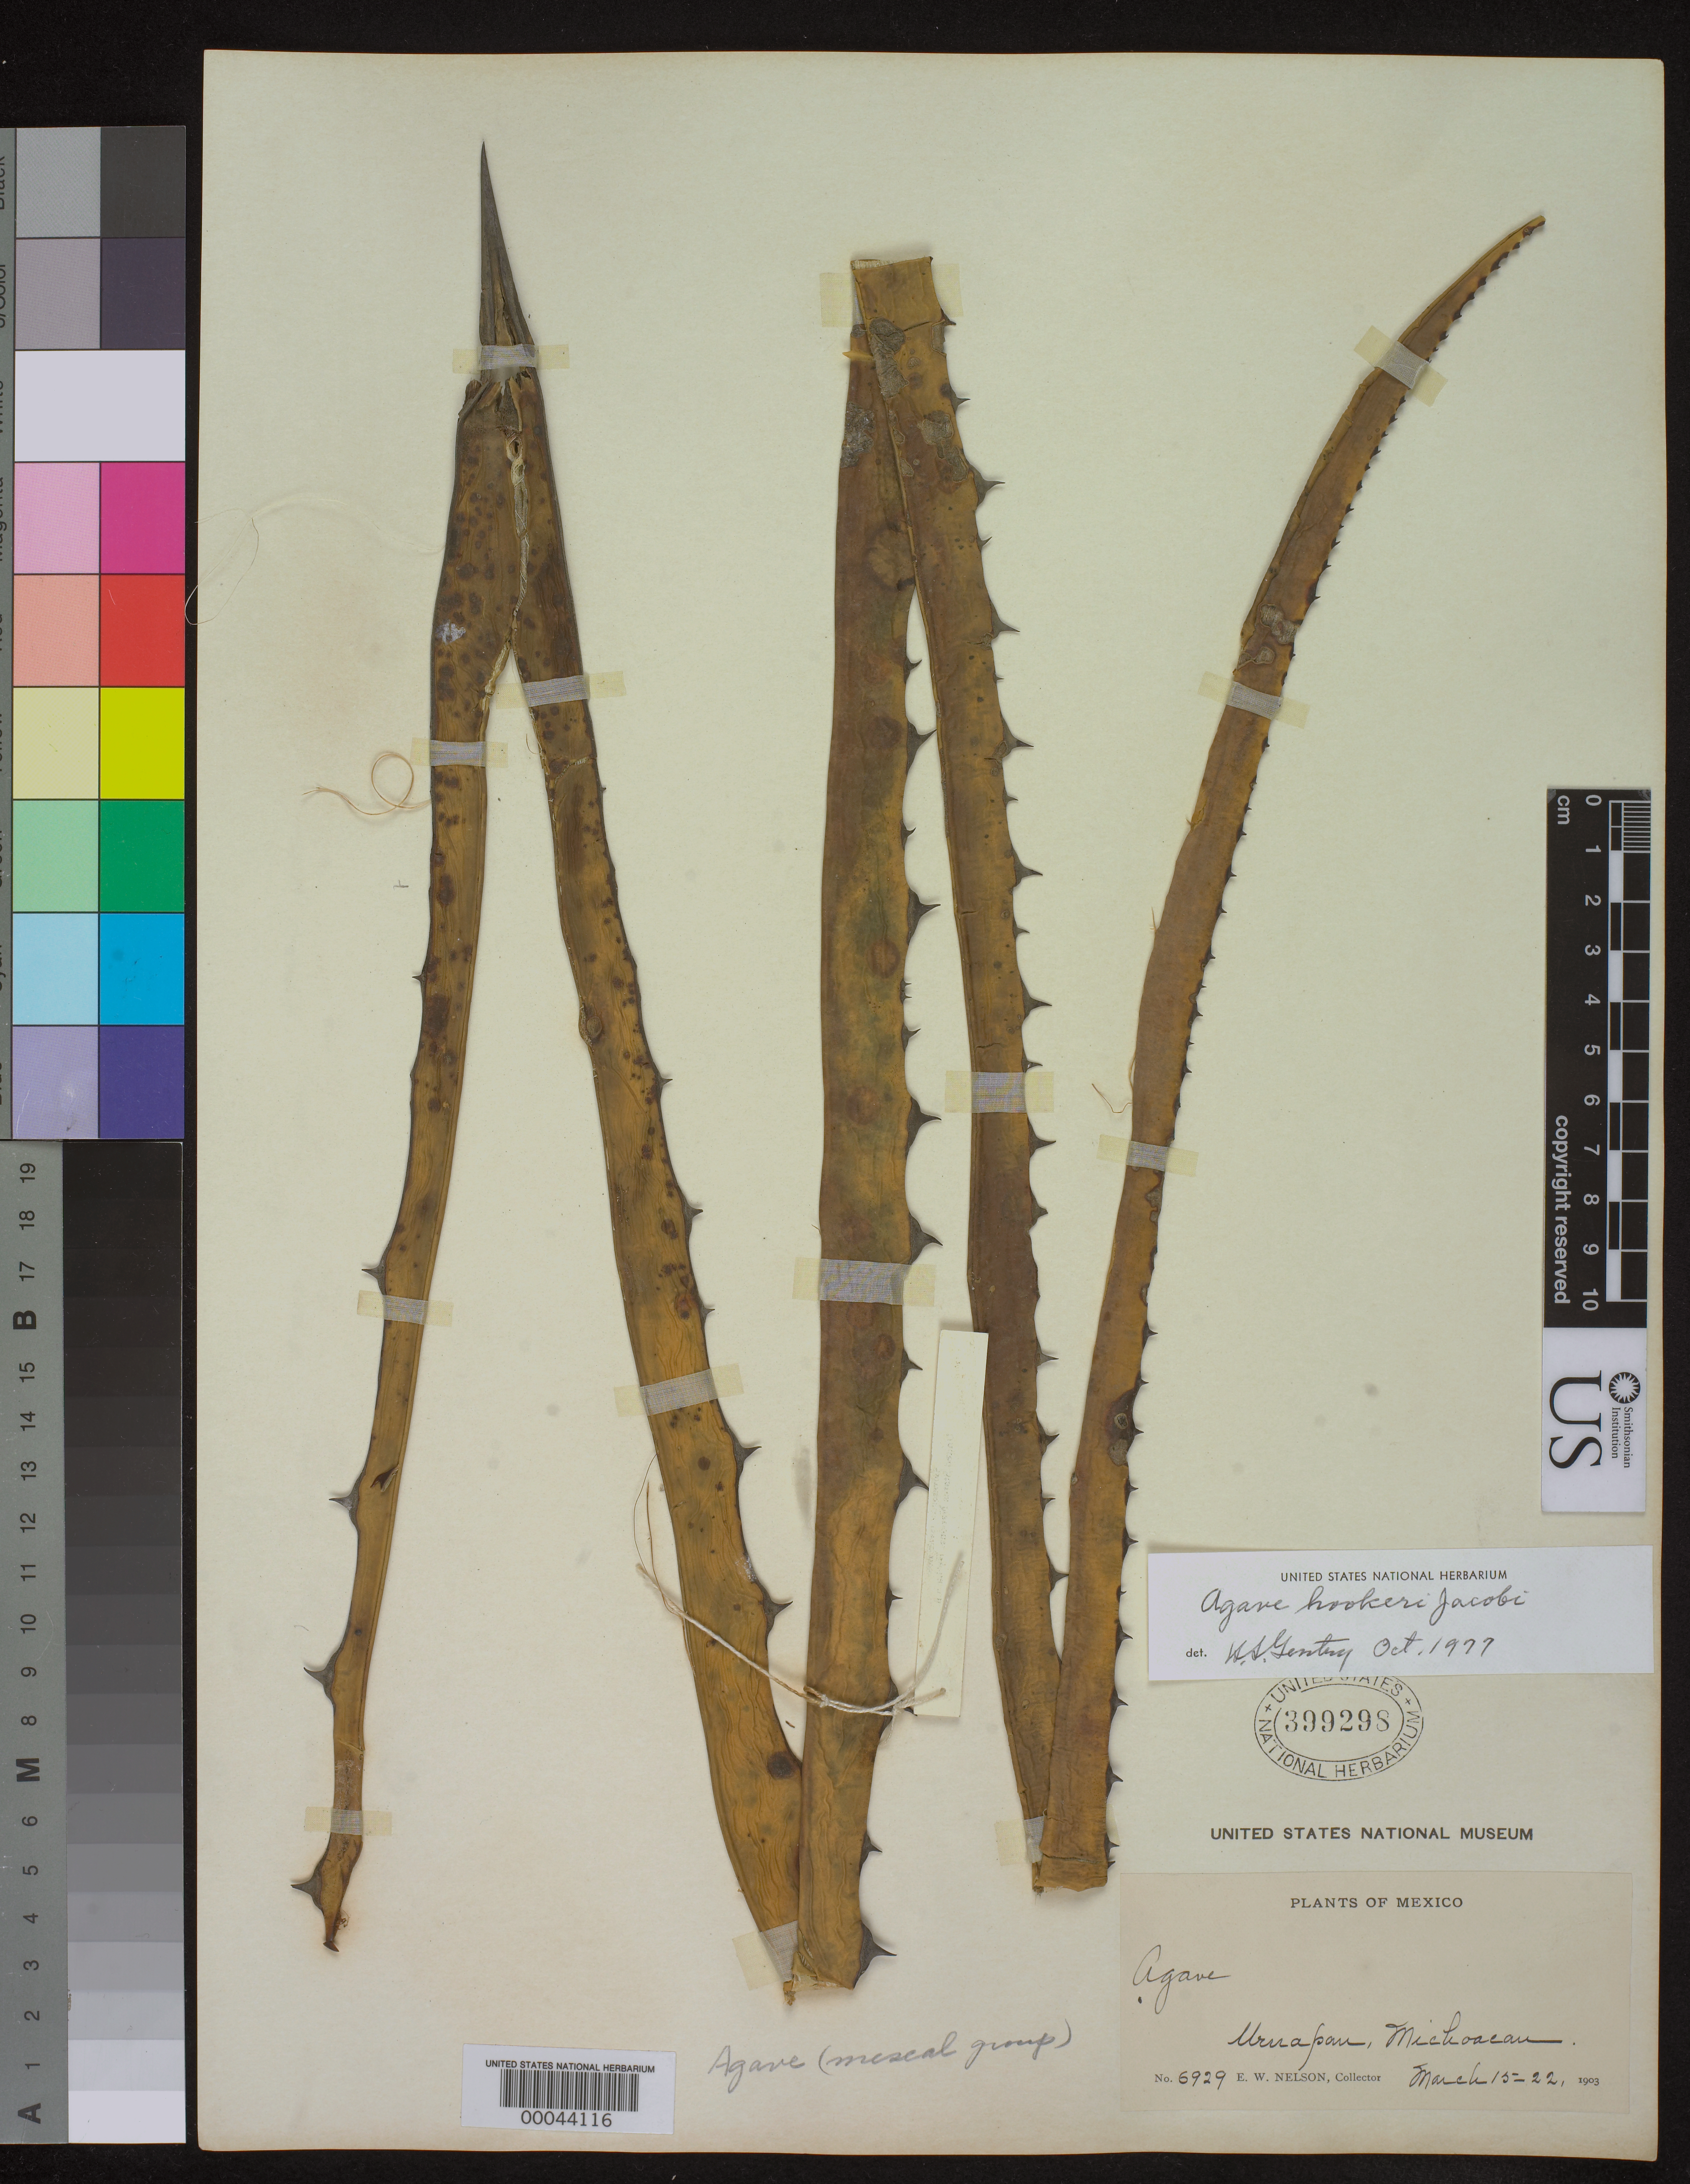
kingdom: Plantae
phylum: Tracheophyta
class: Liliopsida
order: Asparagales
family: Asparagaceae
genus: Agave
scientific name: Agave hookeri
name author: Jacobi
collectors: E. W. Nelson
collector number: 6929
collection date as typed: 15 Mar 1903 to 22 Mar 1903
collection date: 1903-03-15/1903-03-22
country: Mexico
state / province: Michoacán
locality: Uruapan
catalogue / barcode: US 399298